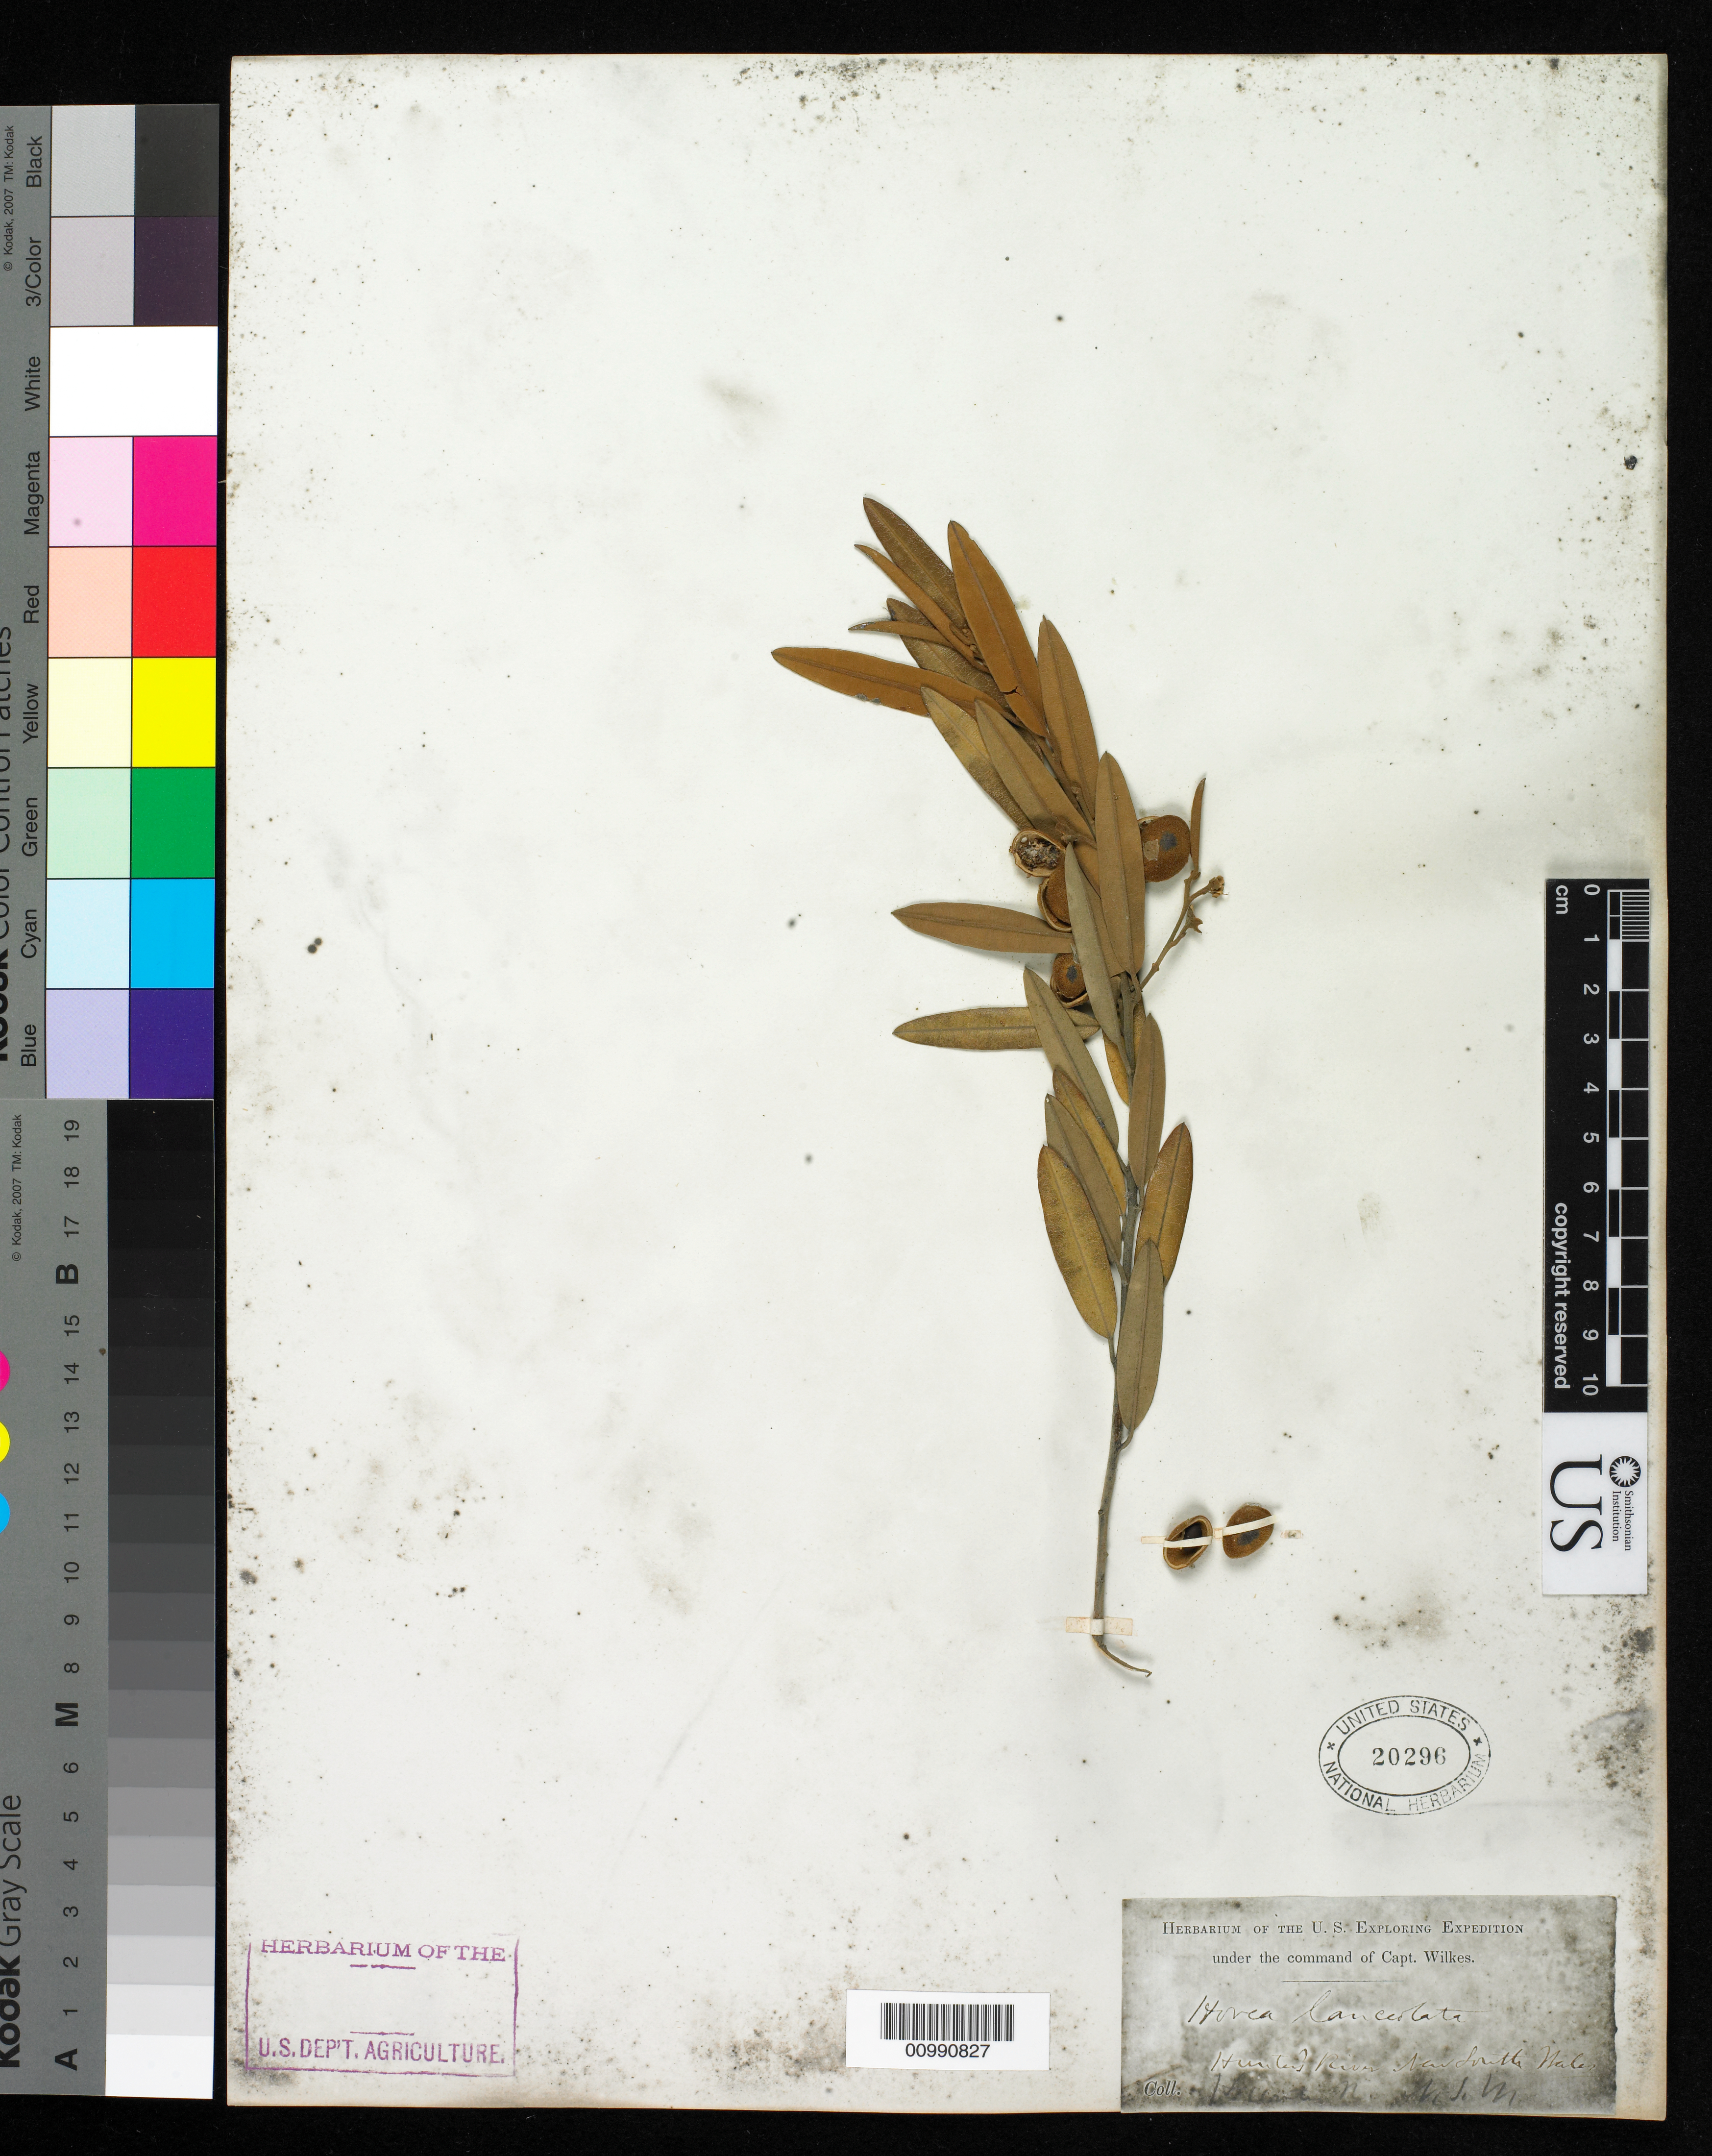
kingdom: Plantae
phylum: Tracheophyta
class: Magnoliopsida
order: Fabales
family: Fabaceae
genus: Hovea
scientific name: Hovea lanceolata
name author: Sims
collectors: Wilkes Explor. Exped.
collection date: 1838/1842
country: Australia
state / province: New South Wales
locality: Hunter's River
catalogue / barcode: US 20296